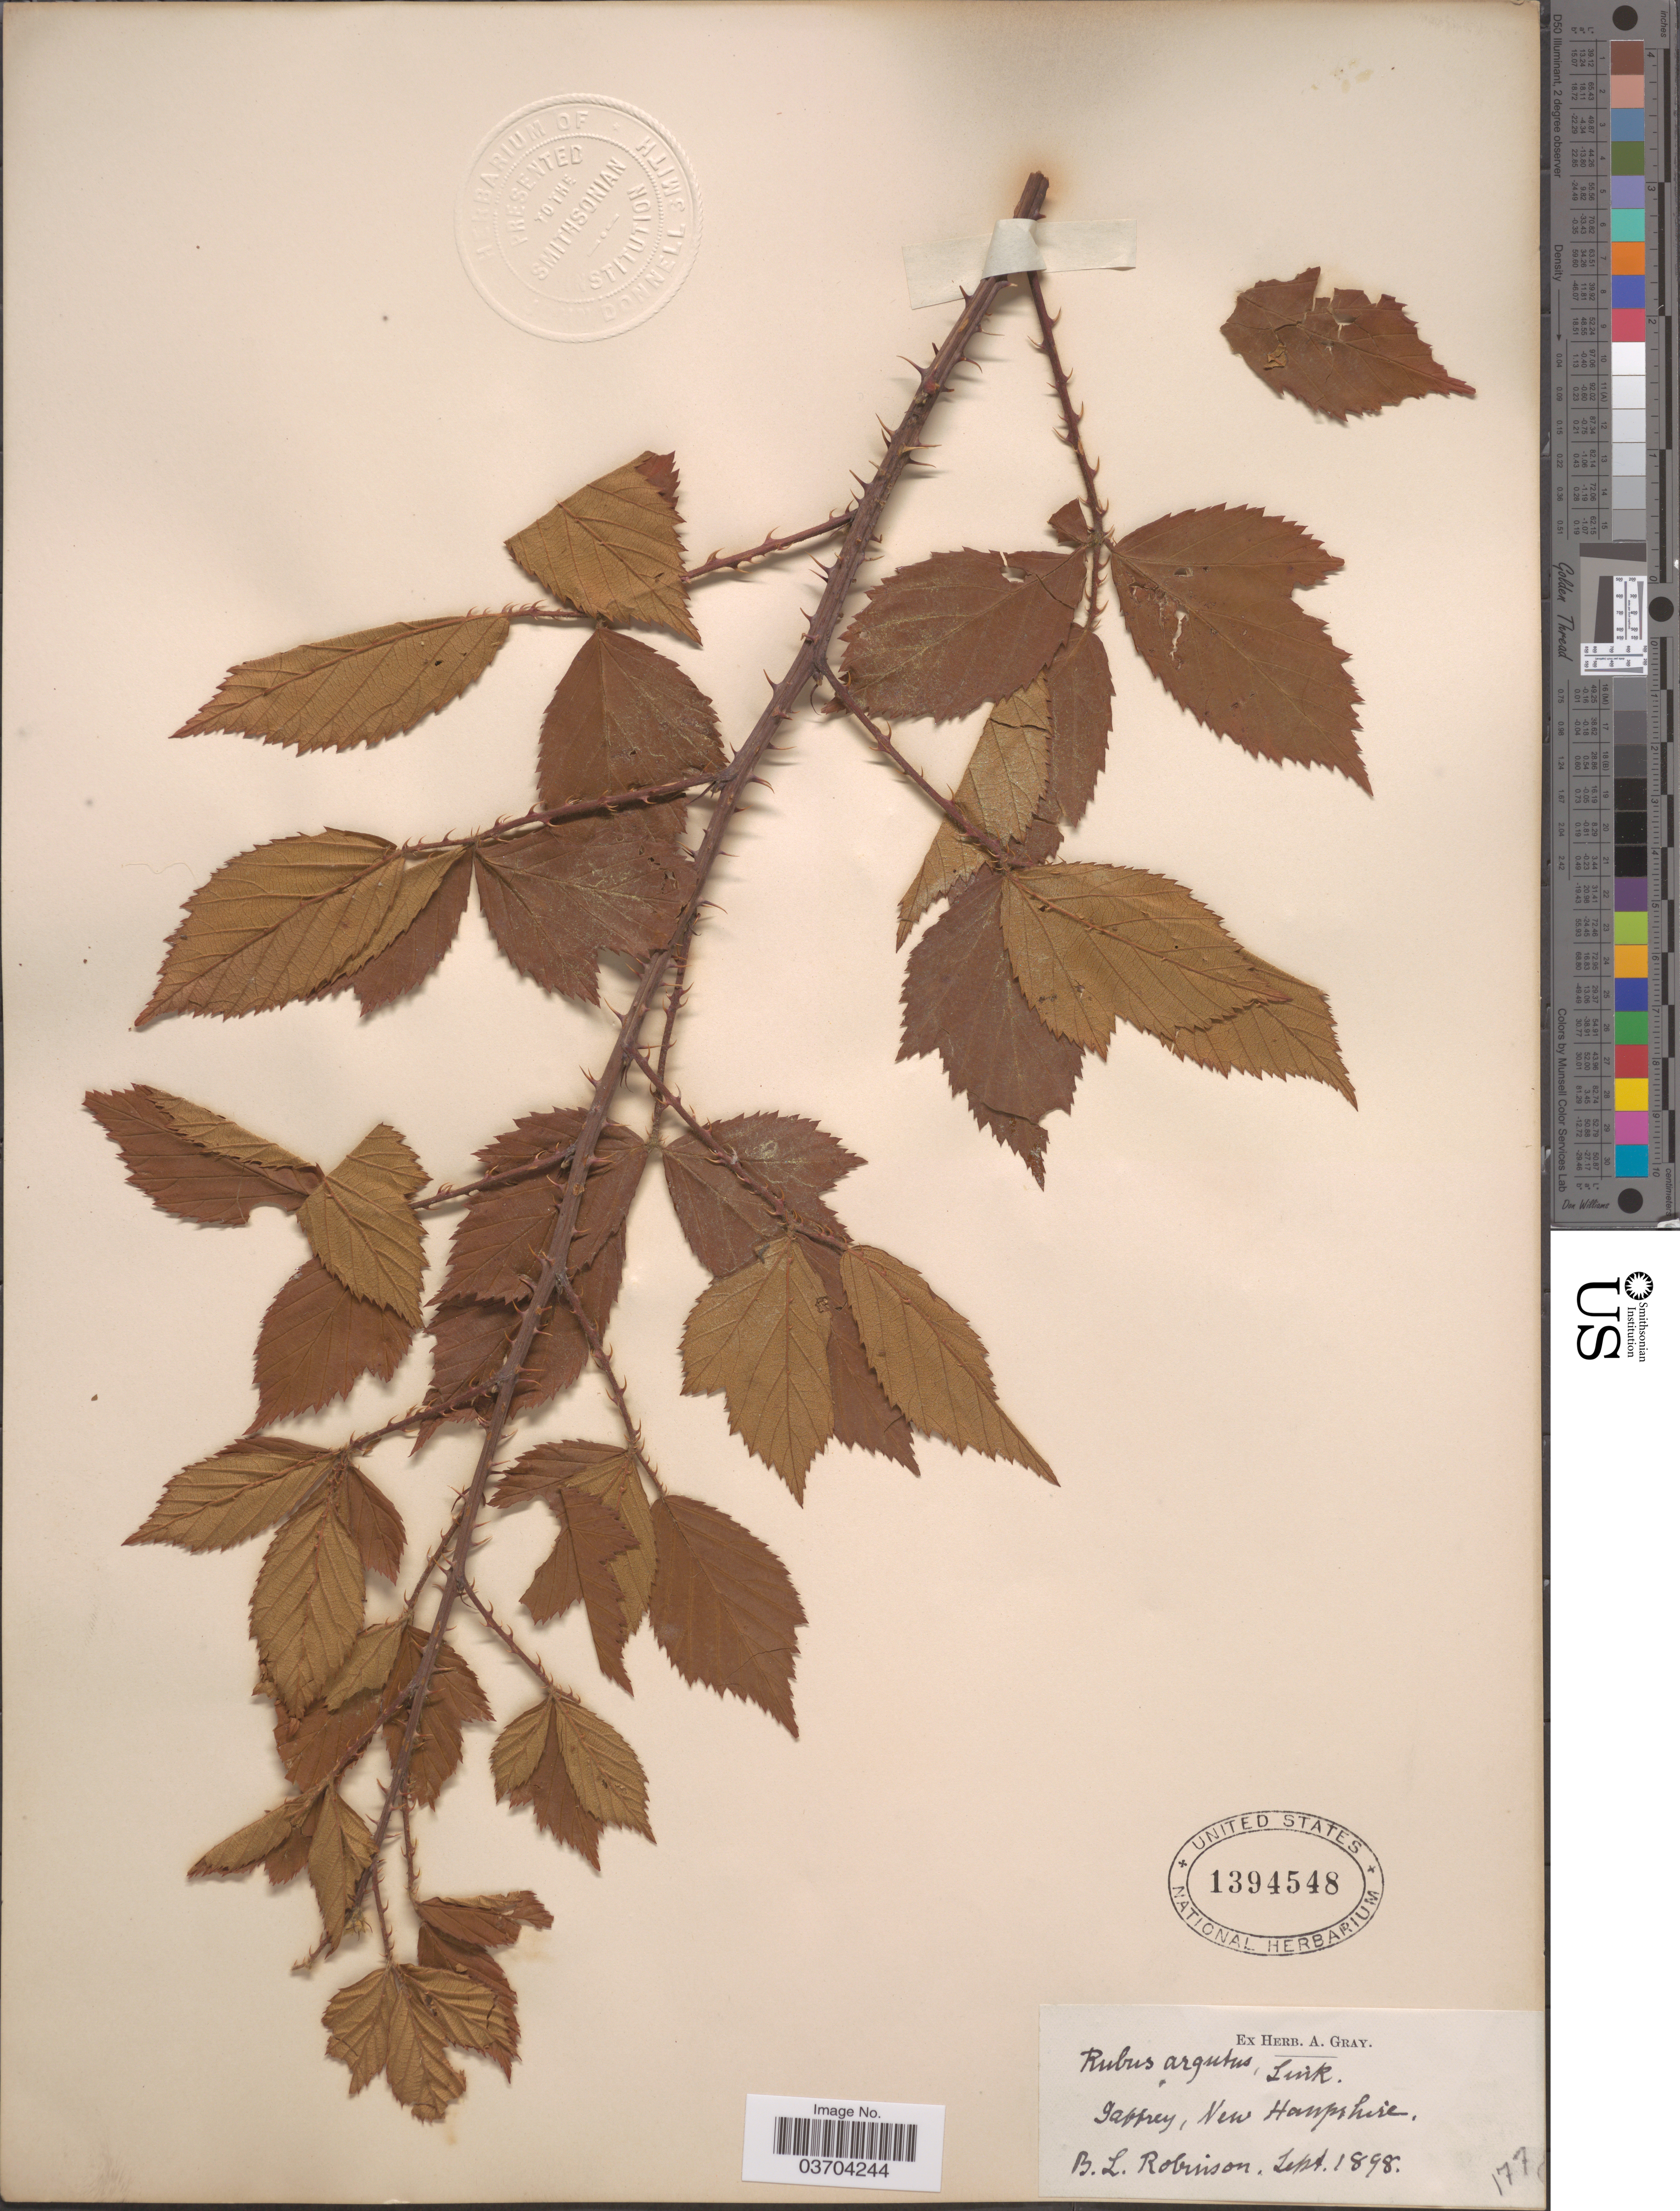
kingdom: Plantae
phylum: Tracheophyta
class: Magnoliopsida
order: Rosales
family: Rosaceae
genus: Rubus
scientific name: Rubus argutus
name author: Link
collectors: B. L. Robinson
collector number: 177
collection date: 1898-09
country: United States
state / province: New Hampshire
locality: Jaffrey.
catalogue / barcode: US 1394548